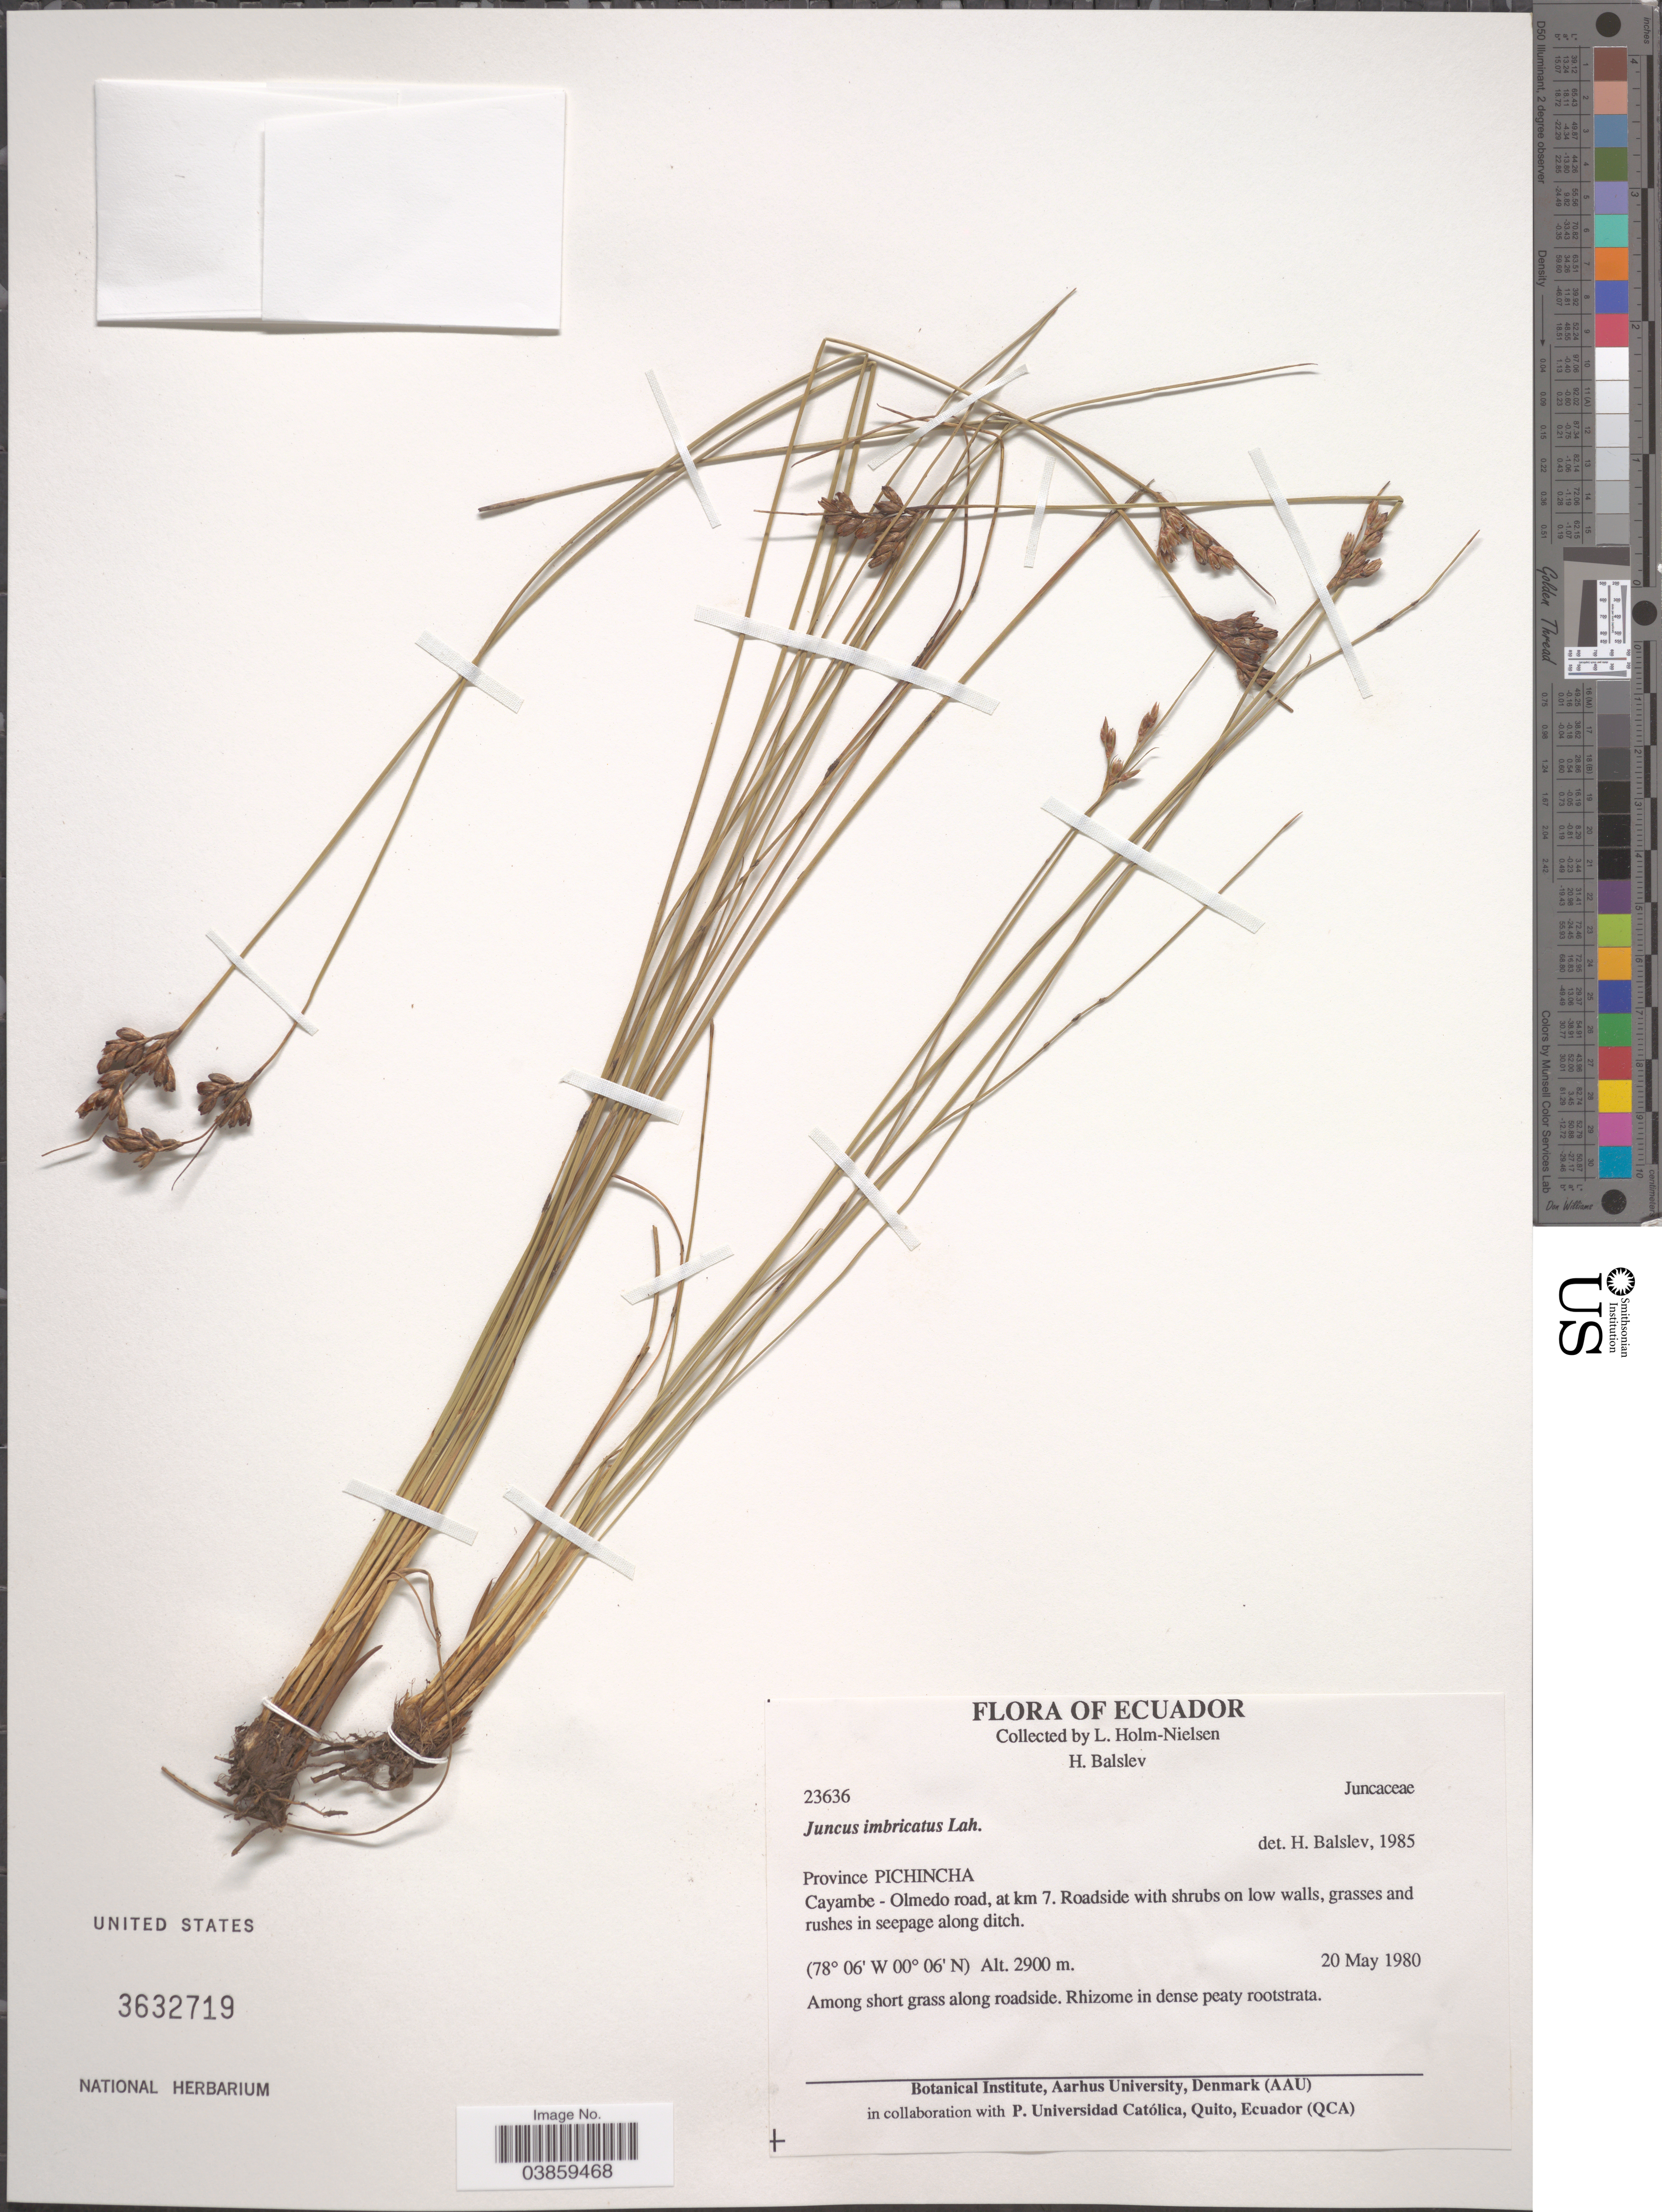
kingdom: Plantae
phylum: Tracheophyta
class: Liliopsida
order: Poales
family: Juncaceae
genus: Juncus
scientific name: Juncus imbricatus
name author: Laharpe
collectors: L. B. Holm-Nielsen & H. Balslev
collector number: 23636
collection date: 1980-05-20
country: Ecuador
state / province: Pichincha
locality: Cayambe - Olmedo road, at km. 7.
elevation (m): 2900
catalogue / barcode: US 3632719